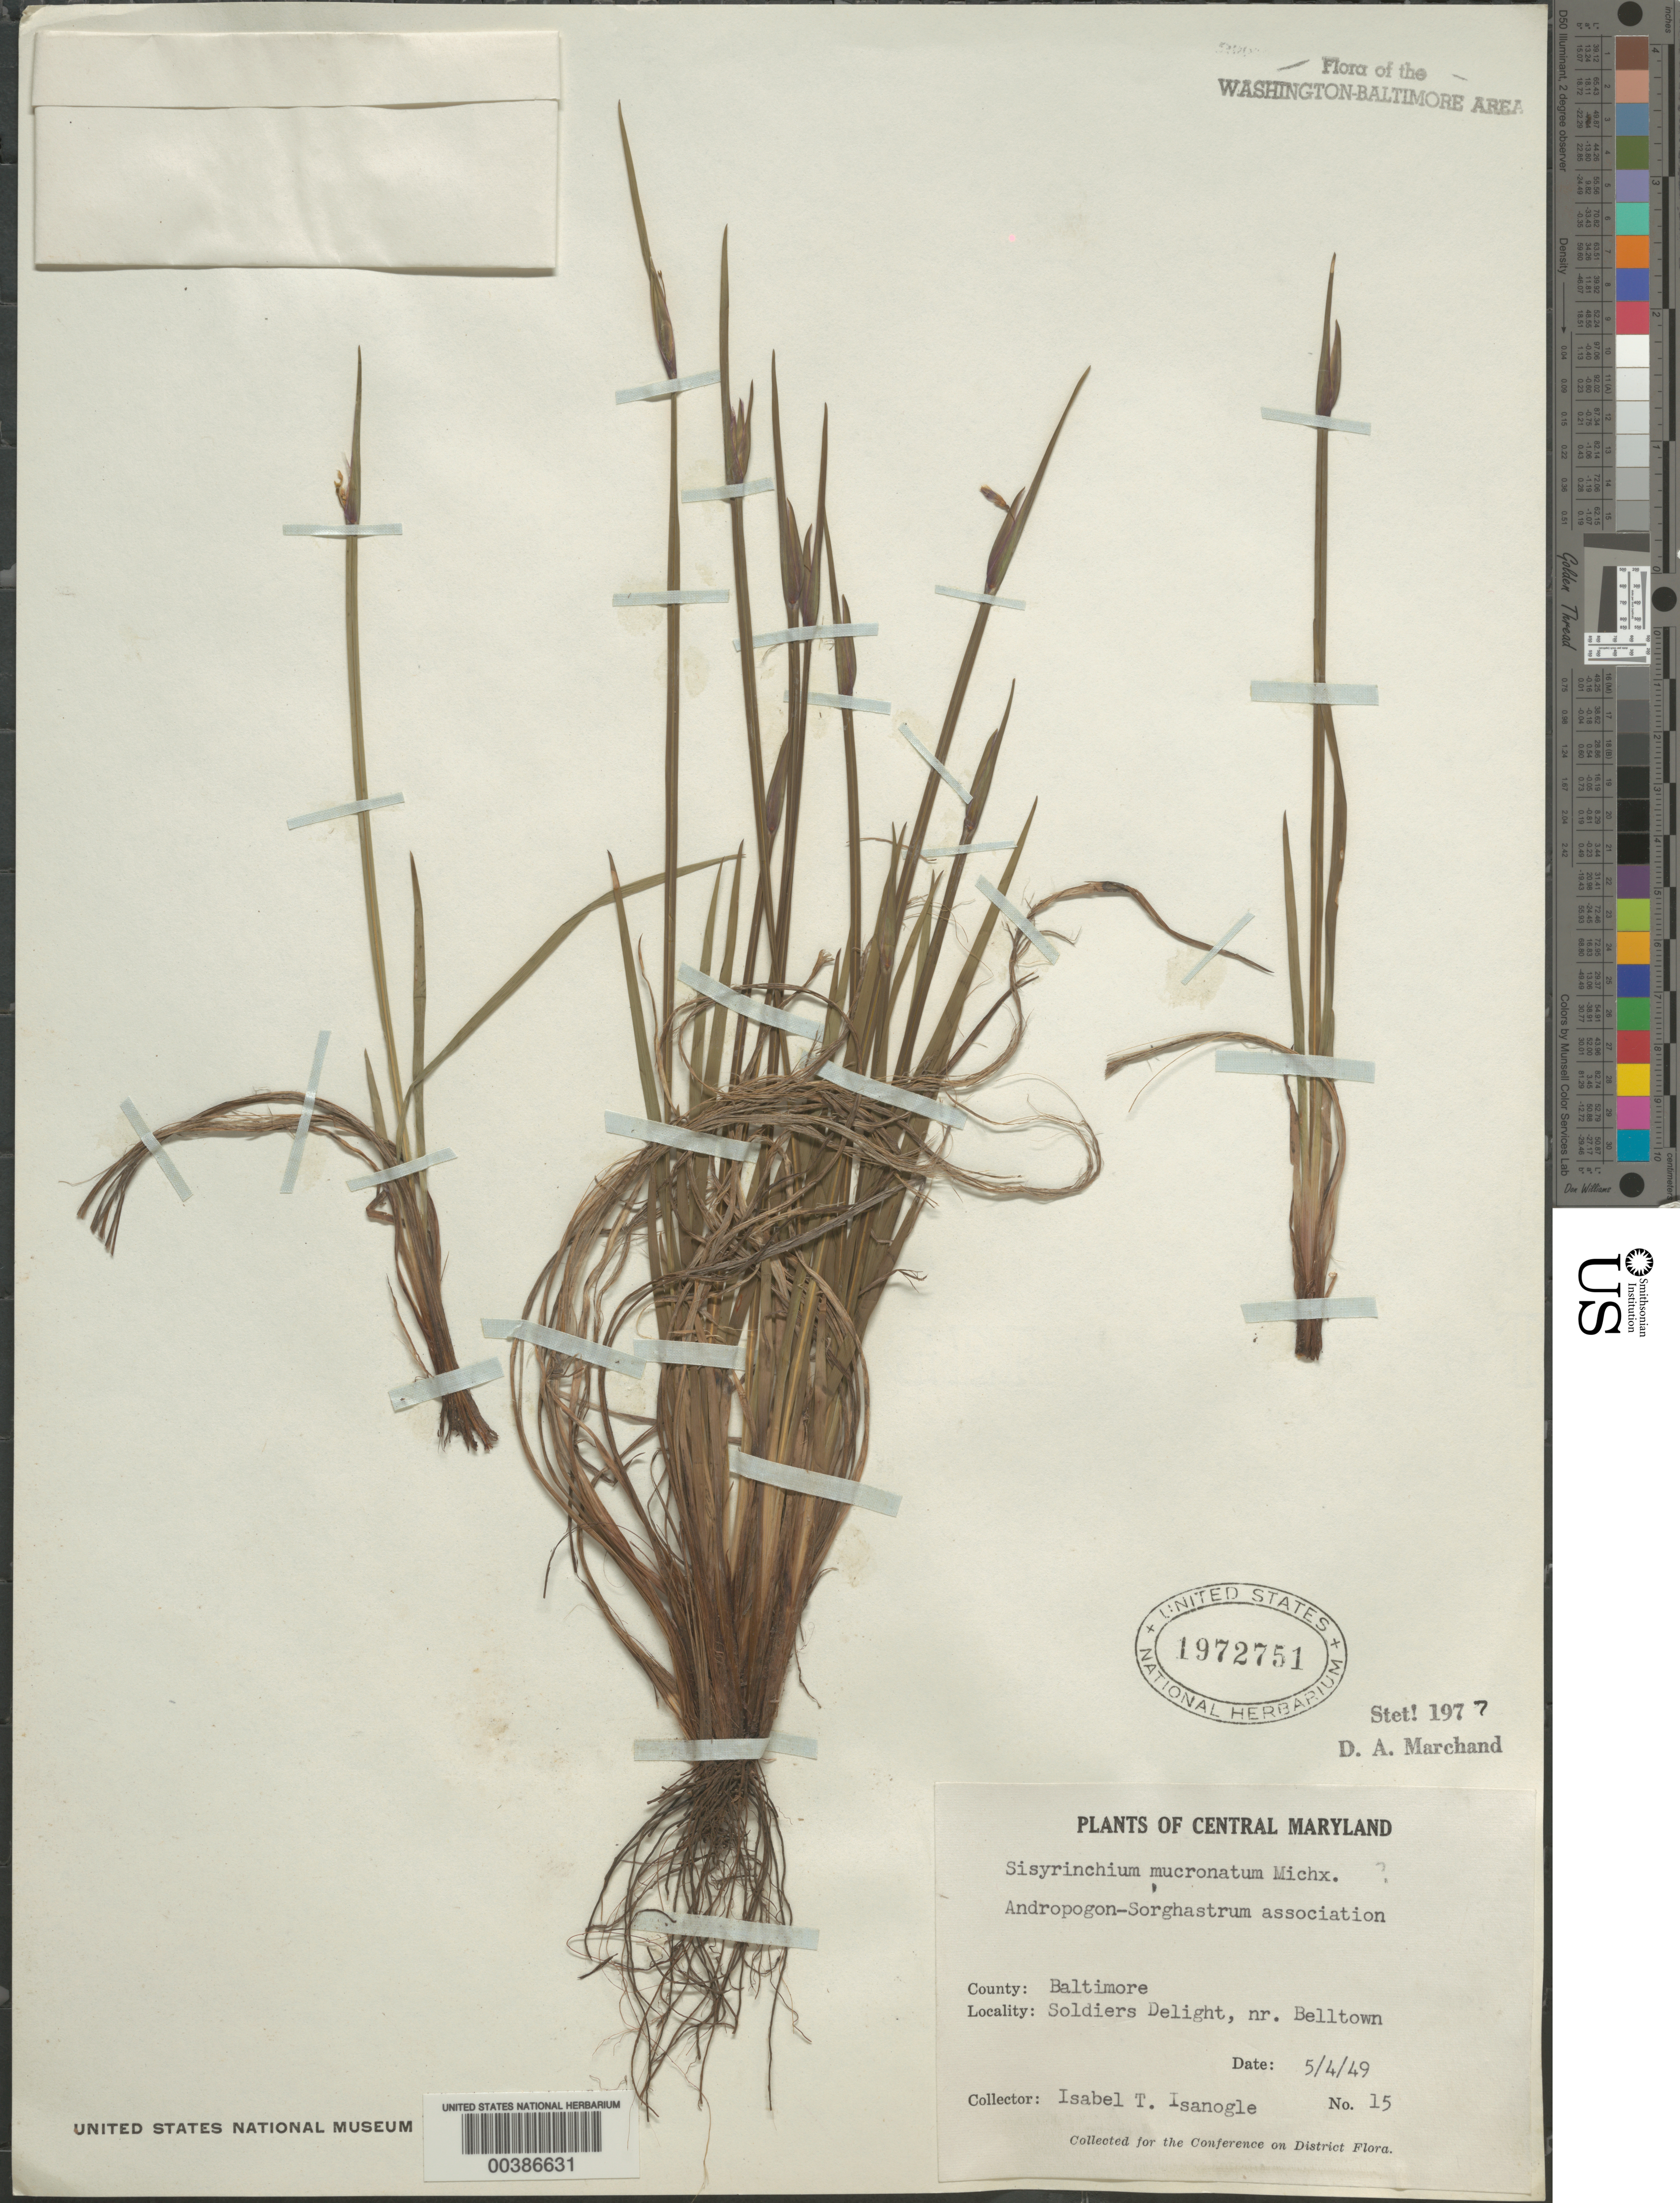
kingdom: Plantae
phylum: Tracheophyta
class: Liliopsida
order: Asparagales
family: Iridaceae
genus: Sisyrinchium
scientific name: Sisyrinchium mucronatum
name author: Michx.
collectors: I. Isanogle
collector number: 15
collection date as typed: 04 May 1949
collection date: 1949-05-04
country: United States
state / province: Maryland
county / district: Baltimore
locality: Soldiers Delight, near Belltown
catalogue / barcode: US 1972751